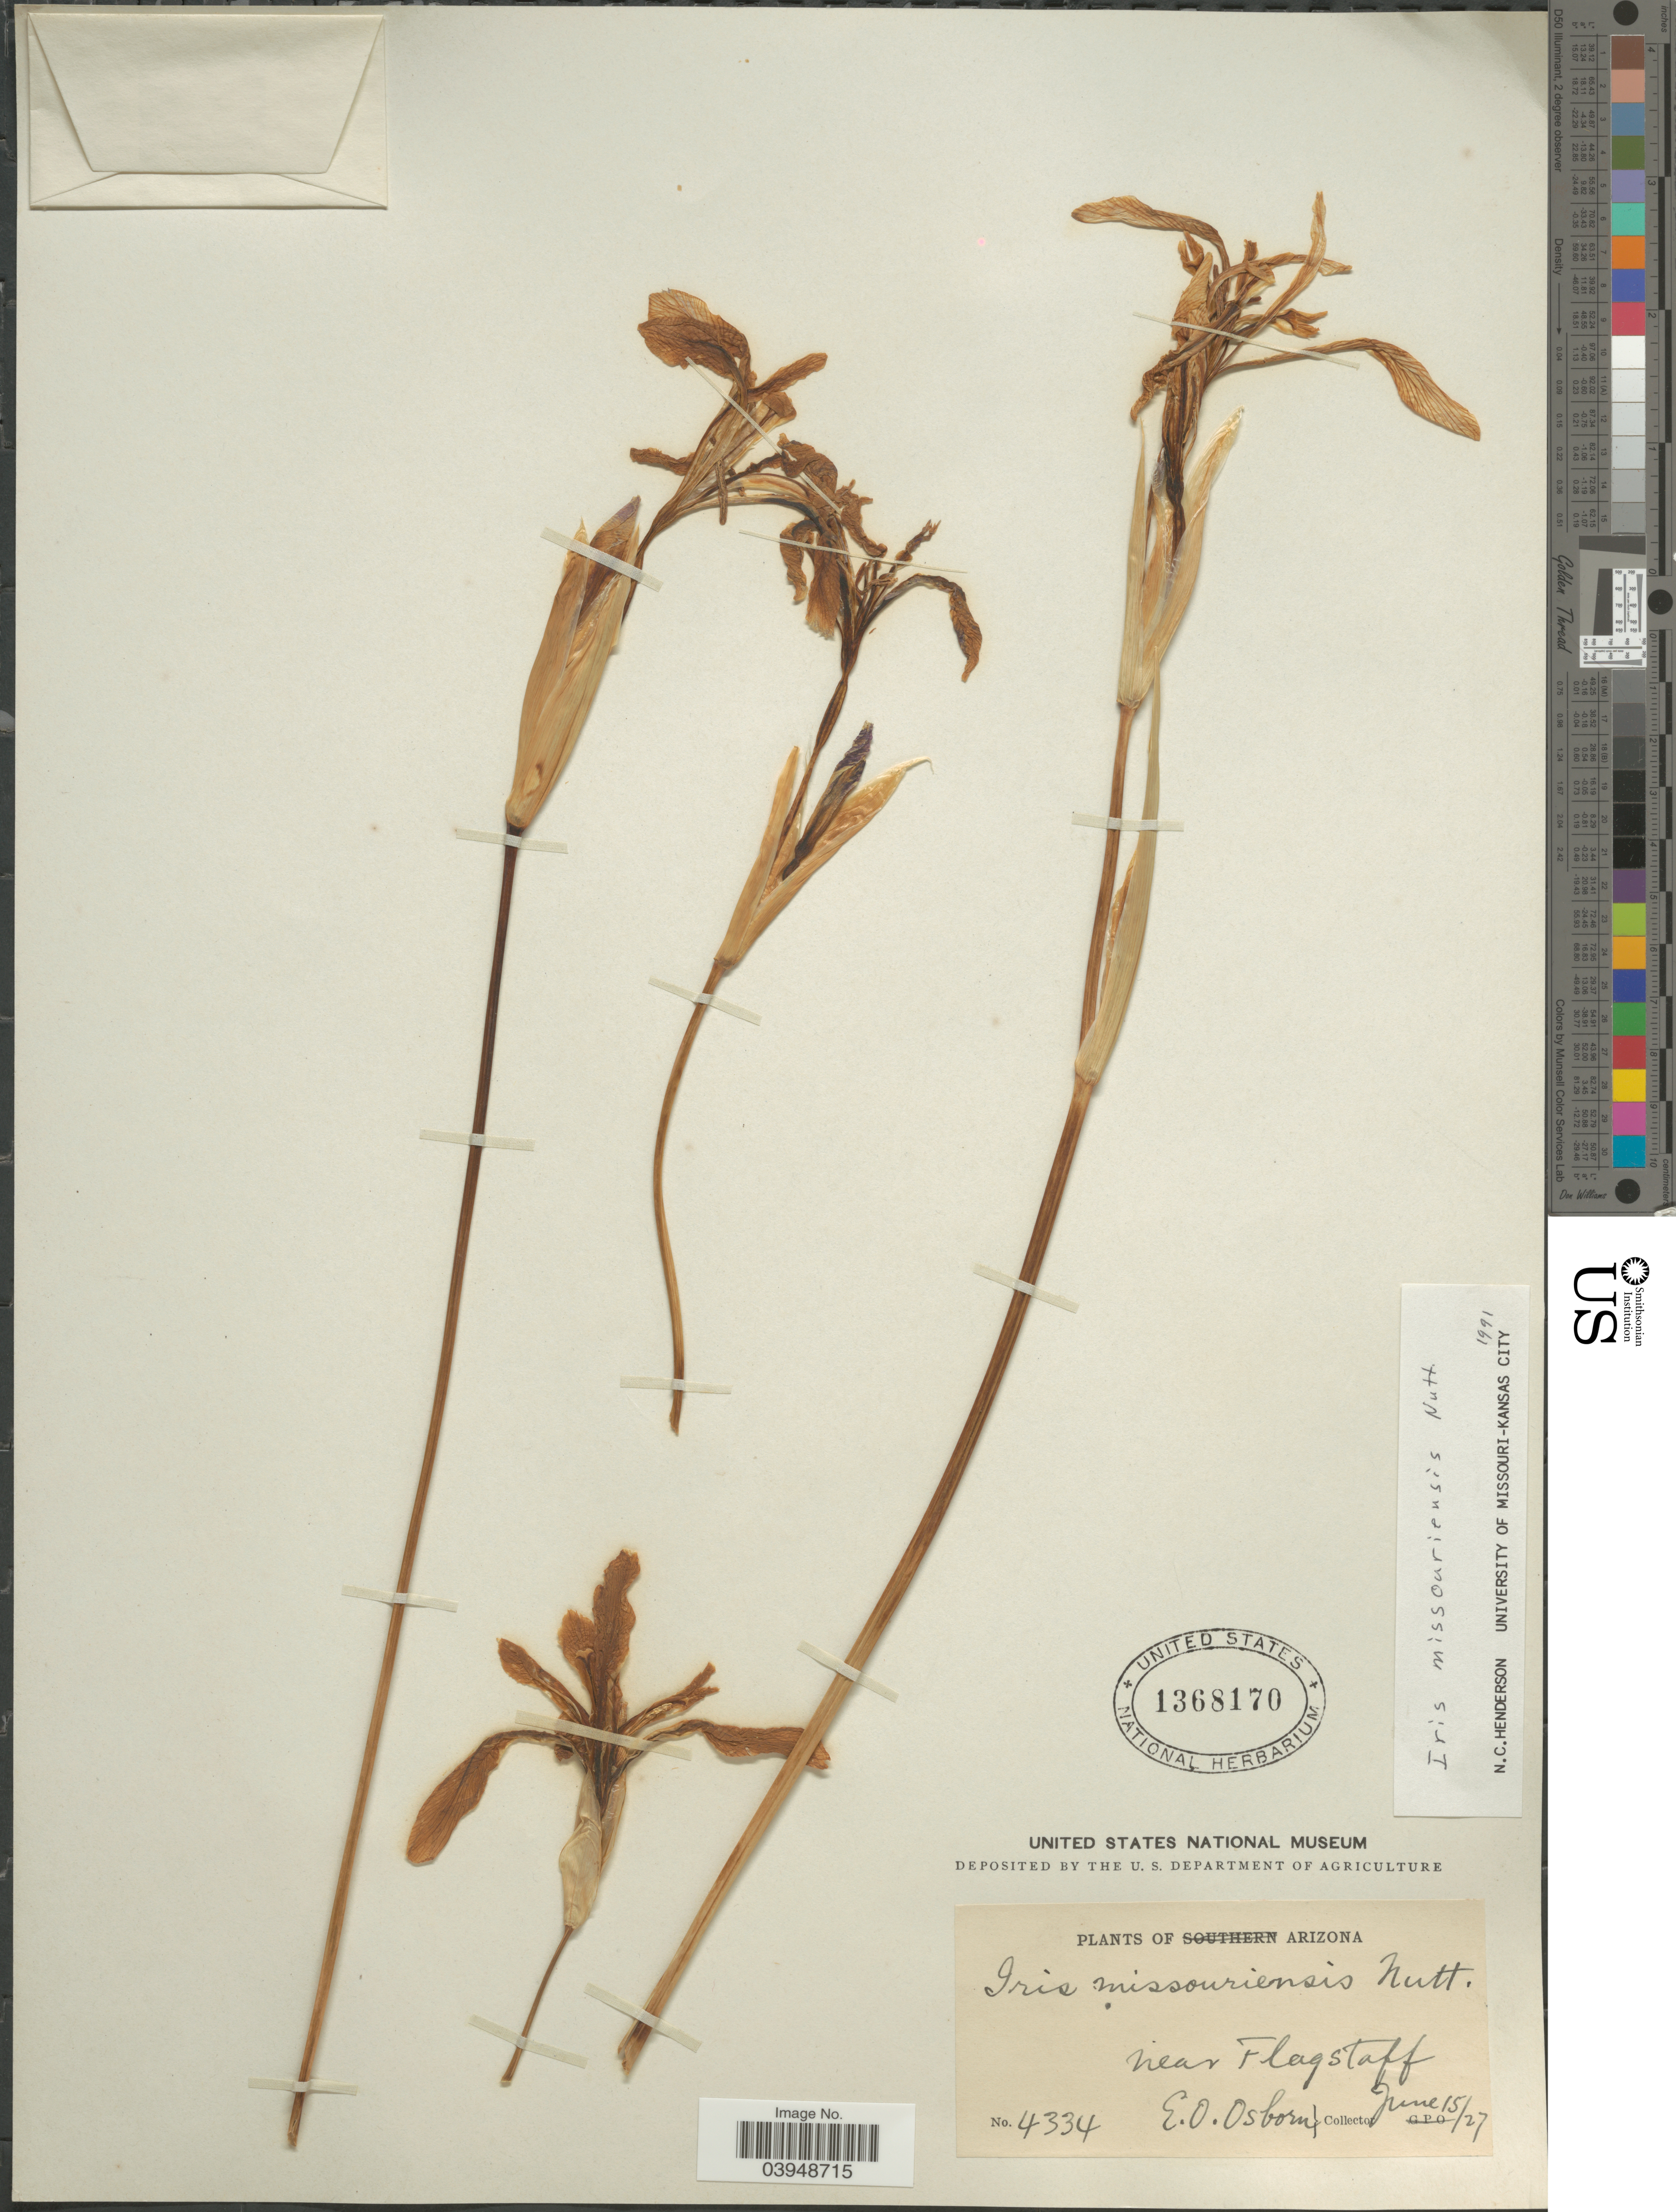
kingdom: Plantae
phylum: Tracheophyta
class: Liliopsida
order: Asparagales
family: Iridaceae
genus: Iris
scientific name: Iris missouriensis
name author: Nutt.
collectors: E. Osborn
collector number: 4334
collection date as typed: Transcribed d/m/y: 15/6/27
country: United States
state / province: Arizona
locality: Near Flagstaff.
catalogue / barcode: US 1368170